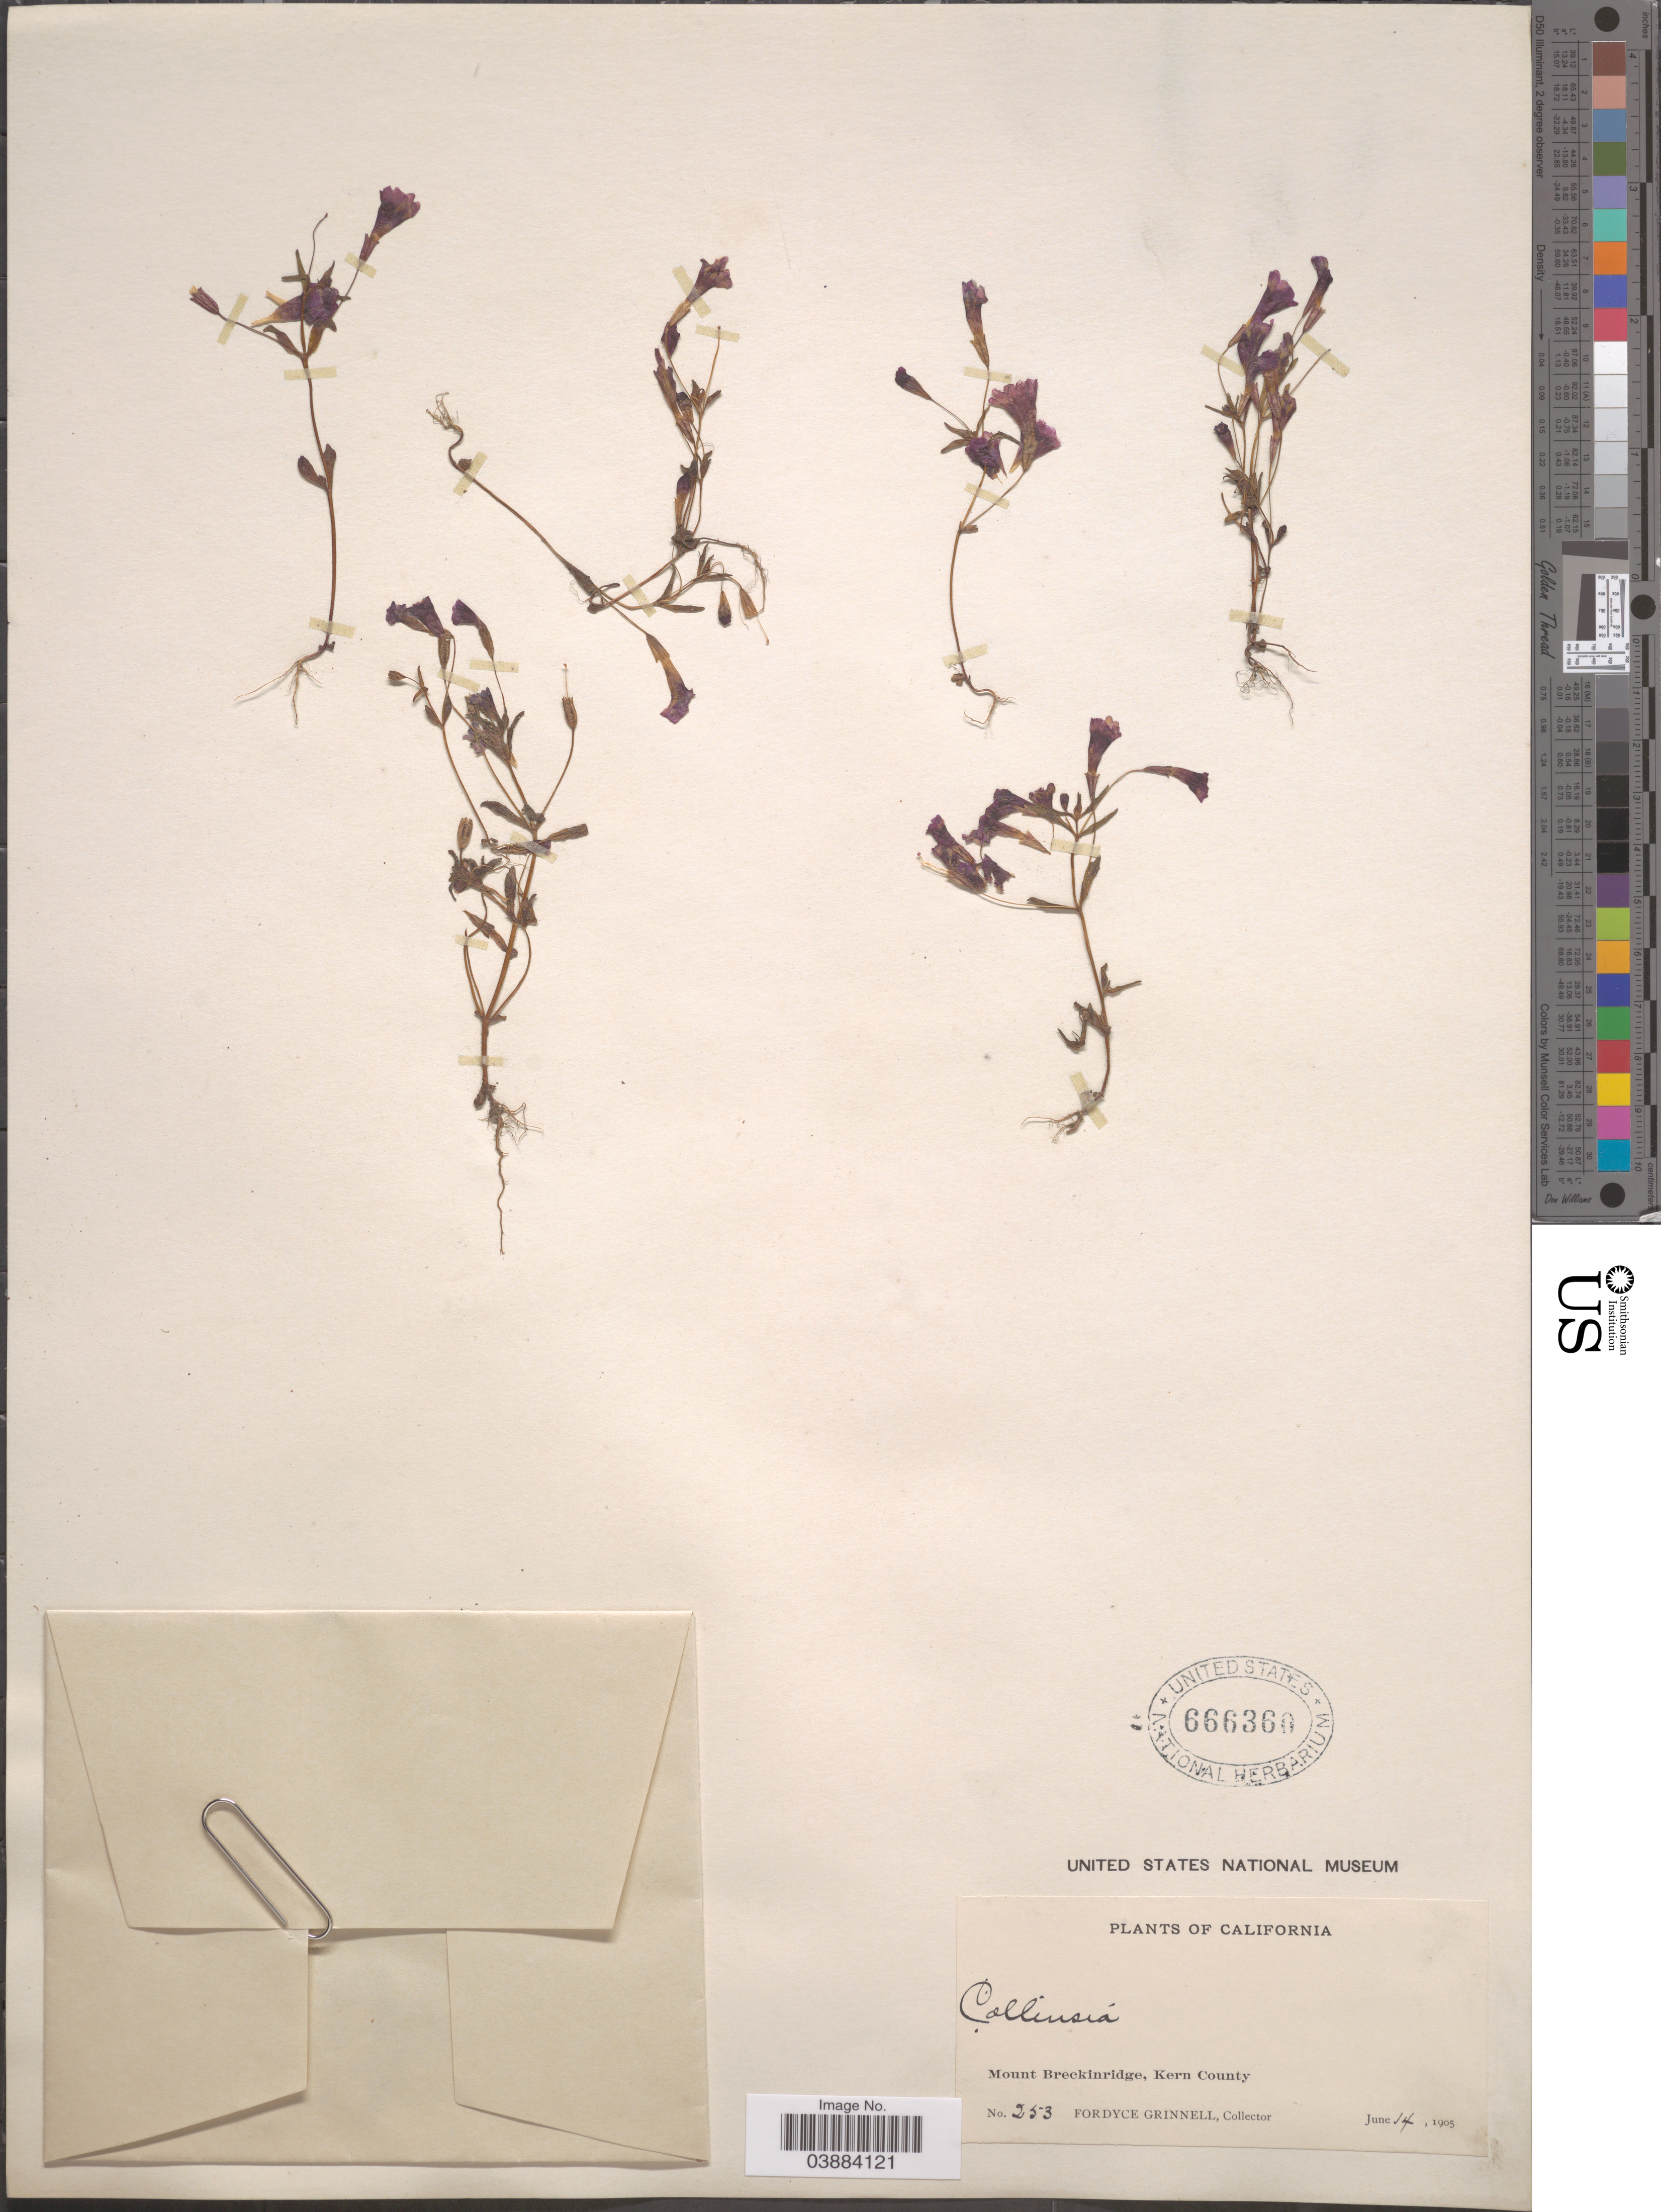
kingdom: Plantae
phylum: Tracheophyta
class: Magnoliopsida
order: Lamiales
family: Phrymaceae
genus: Eunanus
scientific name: Eunanus sp.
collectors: F. Grinnell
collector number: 253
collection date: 1905-06-14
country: United States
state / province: California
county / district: Kern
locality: Mount Breckinridge, Kern County.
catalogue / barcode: US 666360